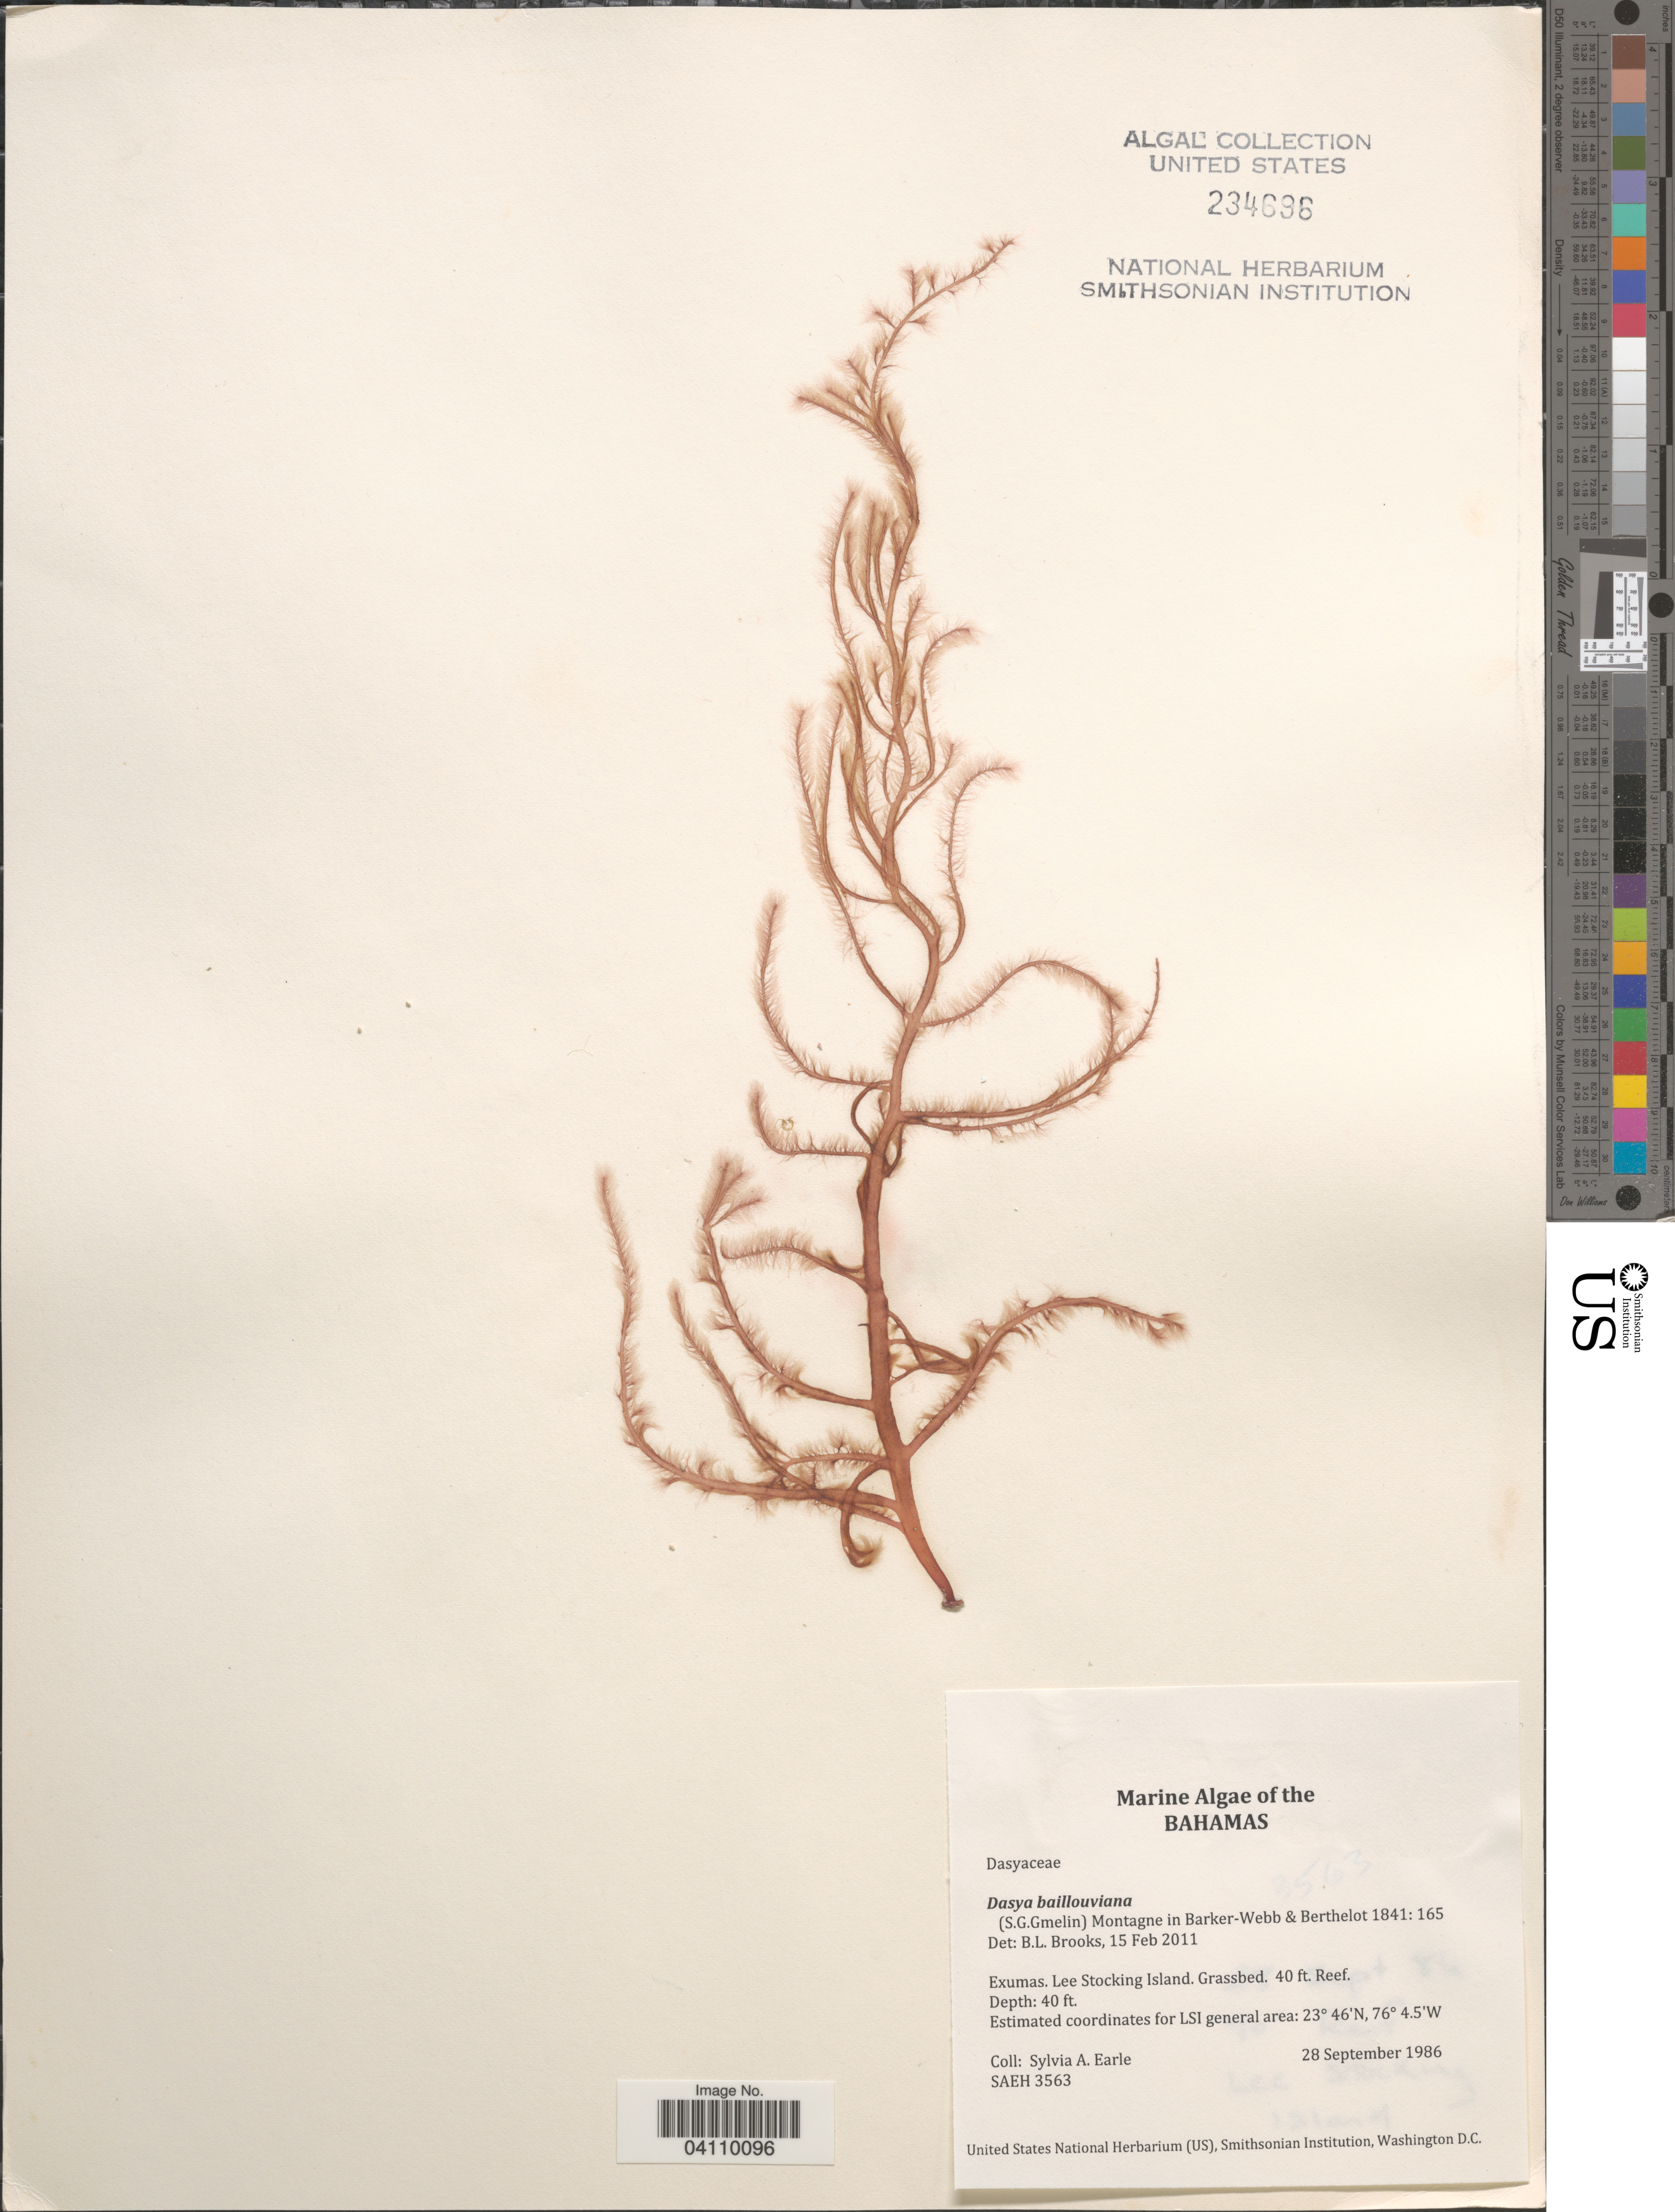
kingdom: Plantae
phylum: Rhodophyta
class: Florideophyceae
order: Ceramiales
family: Dasyaceae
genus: Dasya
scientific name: Dasya pedicellata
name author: (C. Agardh) C. Agardh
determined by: Algae name updating Project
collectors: S. A. Earle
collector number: SAEH3563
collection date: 1986-09-28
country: Bahamas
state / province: Exuma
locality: Exumas. Lee Stocking Island. Grassbed. 40 ft. Reef.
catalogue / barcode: US 234696